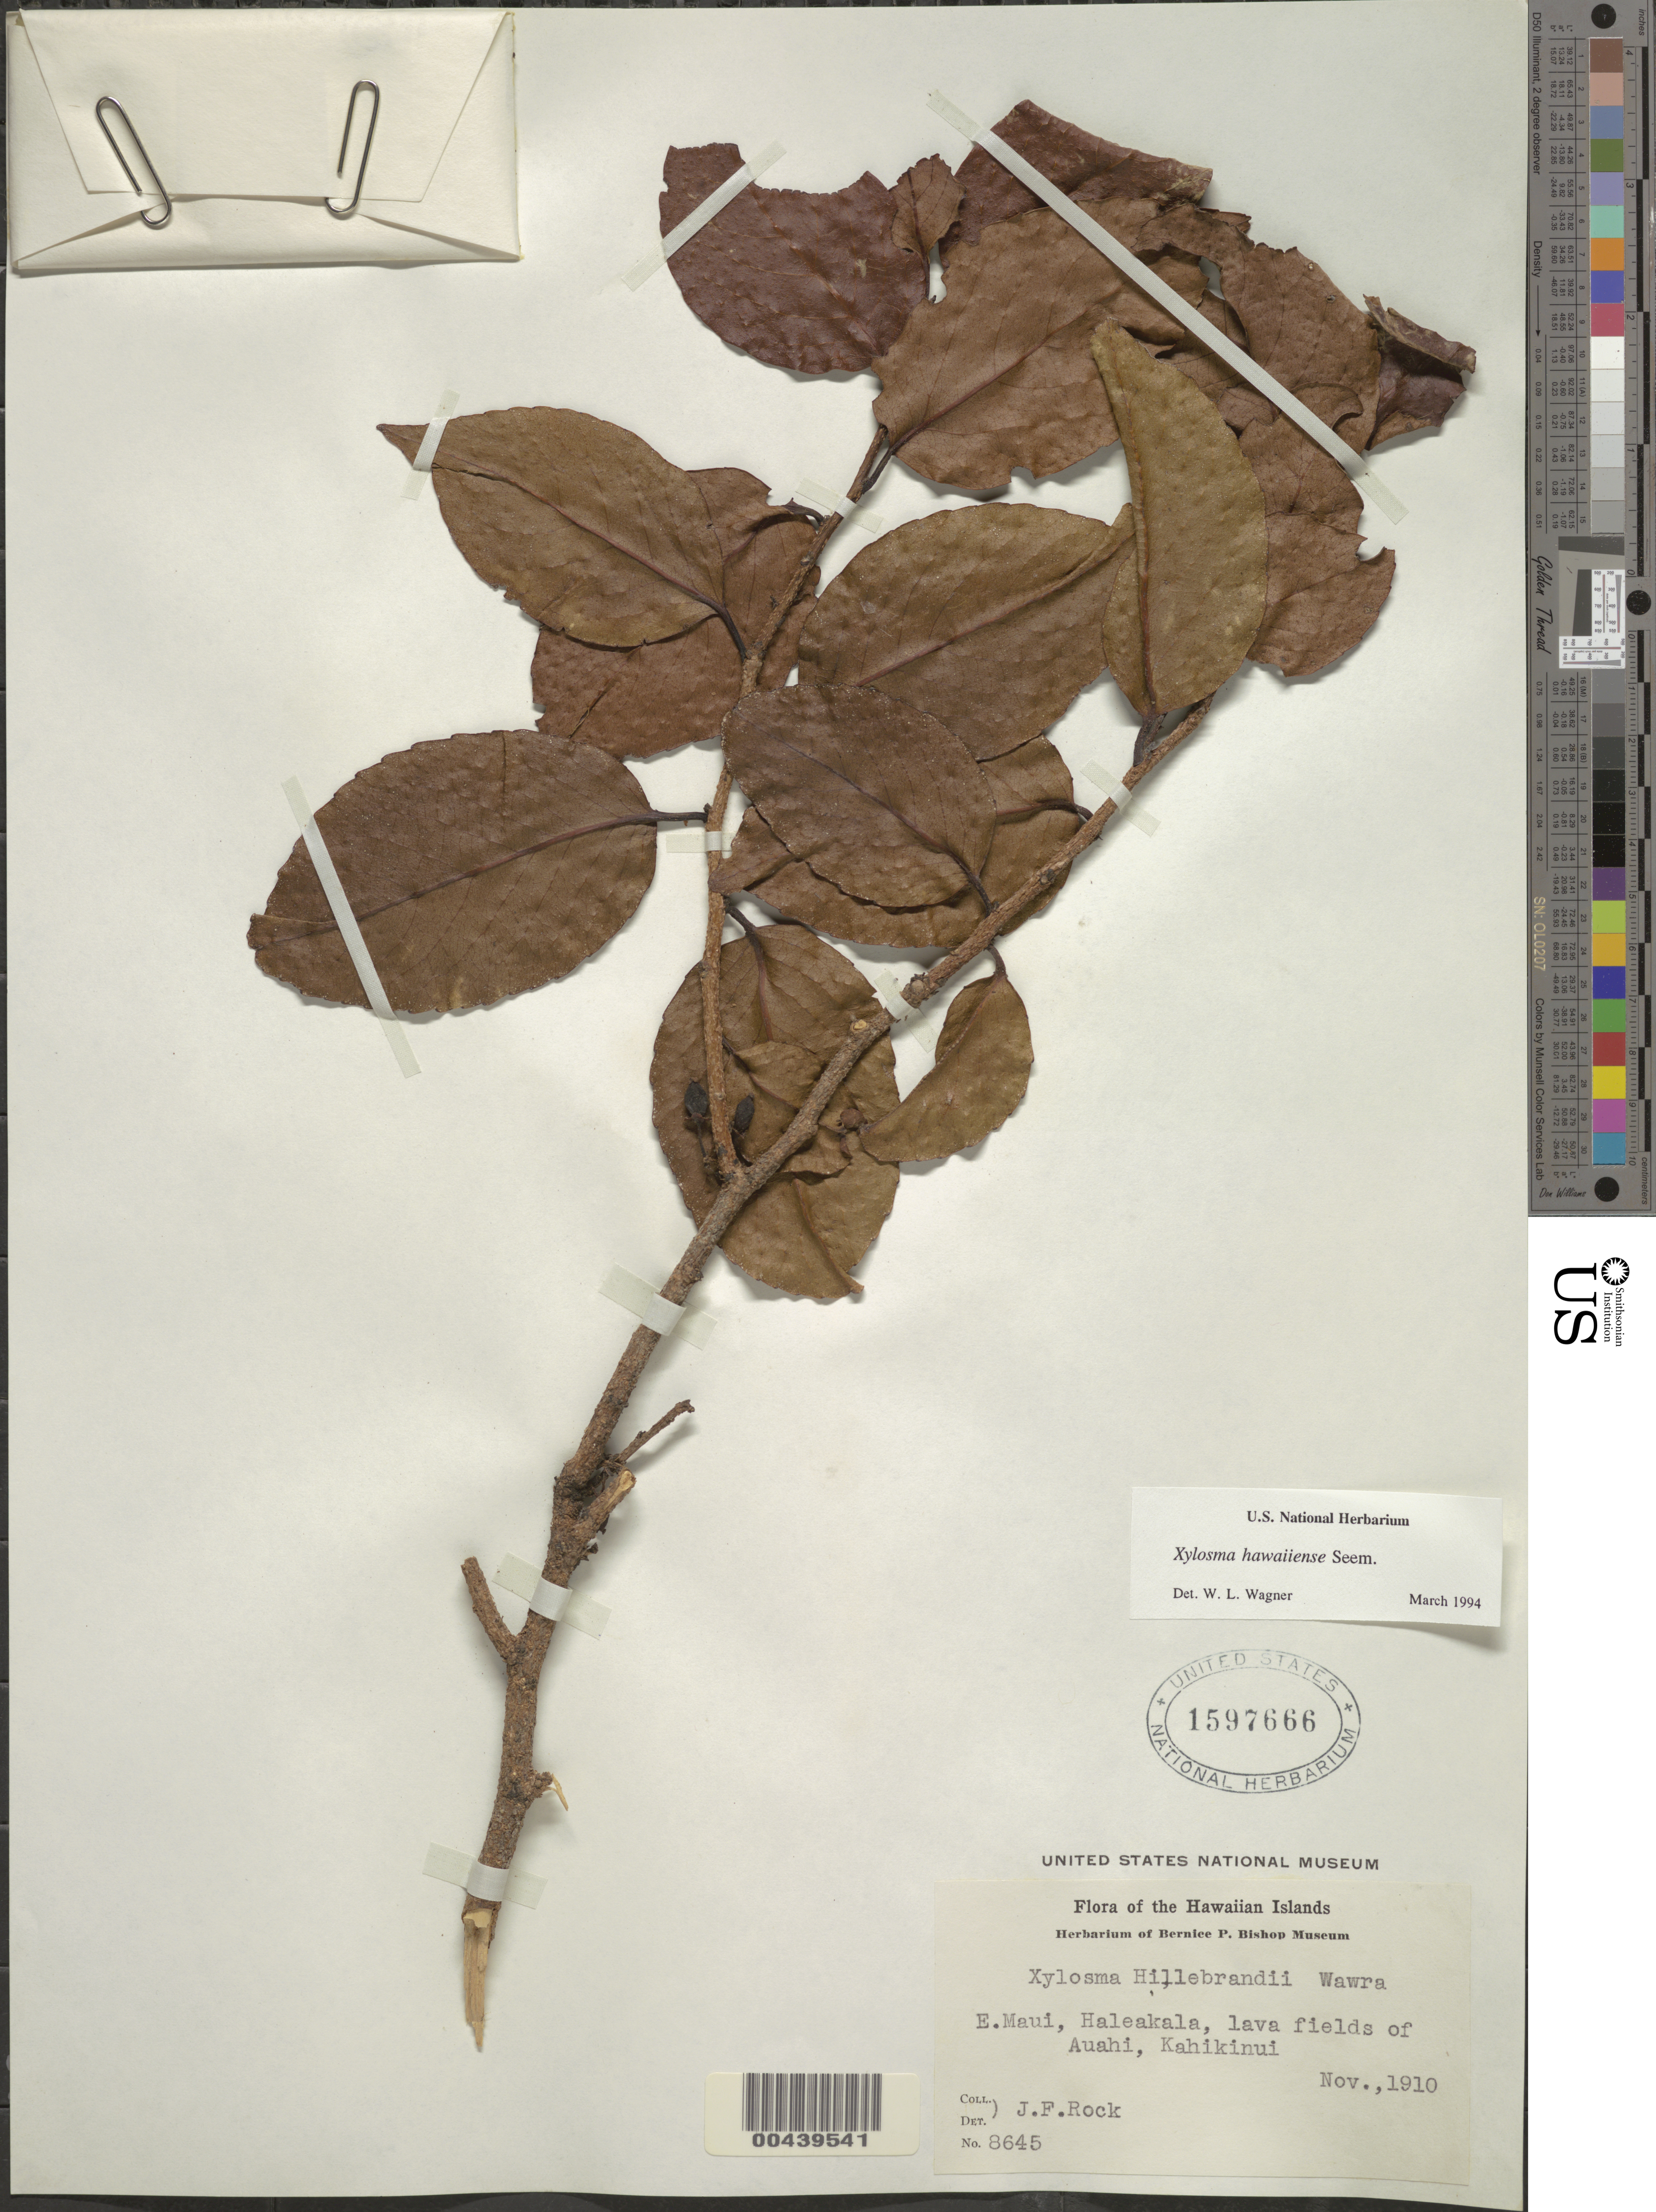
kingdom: Plantae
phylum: Tracheophyta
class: Magnoliopsida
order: Malpighiales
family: Salicaceae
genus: Xylosma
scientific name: Xylosma hawaiensis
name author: Seem.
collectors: J. F. Rock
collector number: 8645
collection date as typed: Nov 1910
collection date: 1910-11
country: United States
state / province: Hawaii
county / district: Maui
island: Maui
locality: E Maui, Haleakala, Lava fields of Auahi, Kahikinui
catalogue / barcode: US 1597666